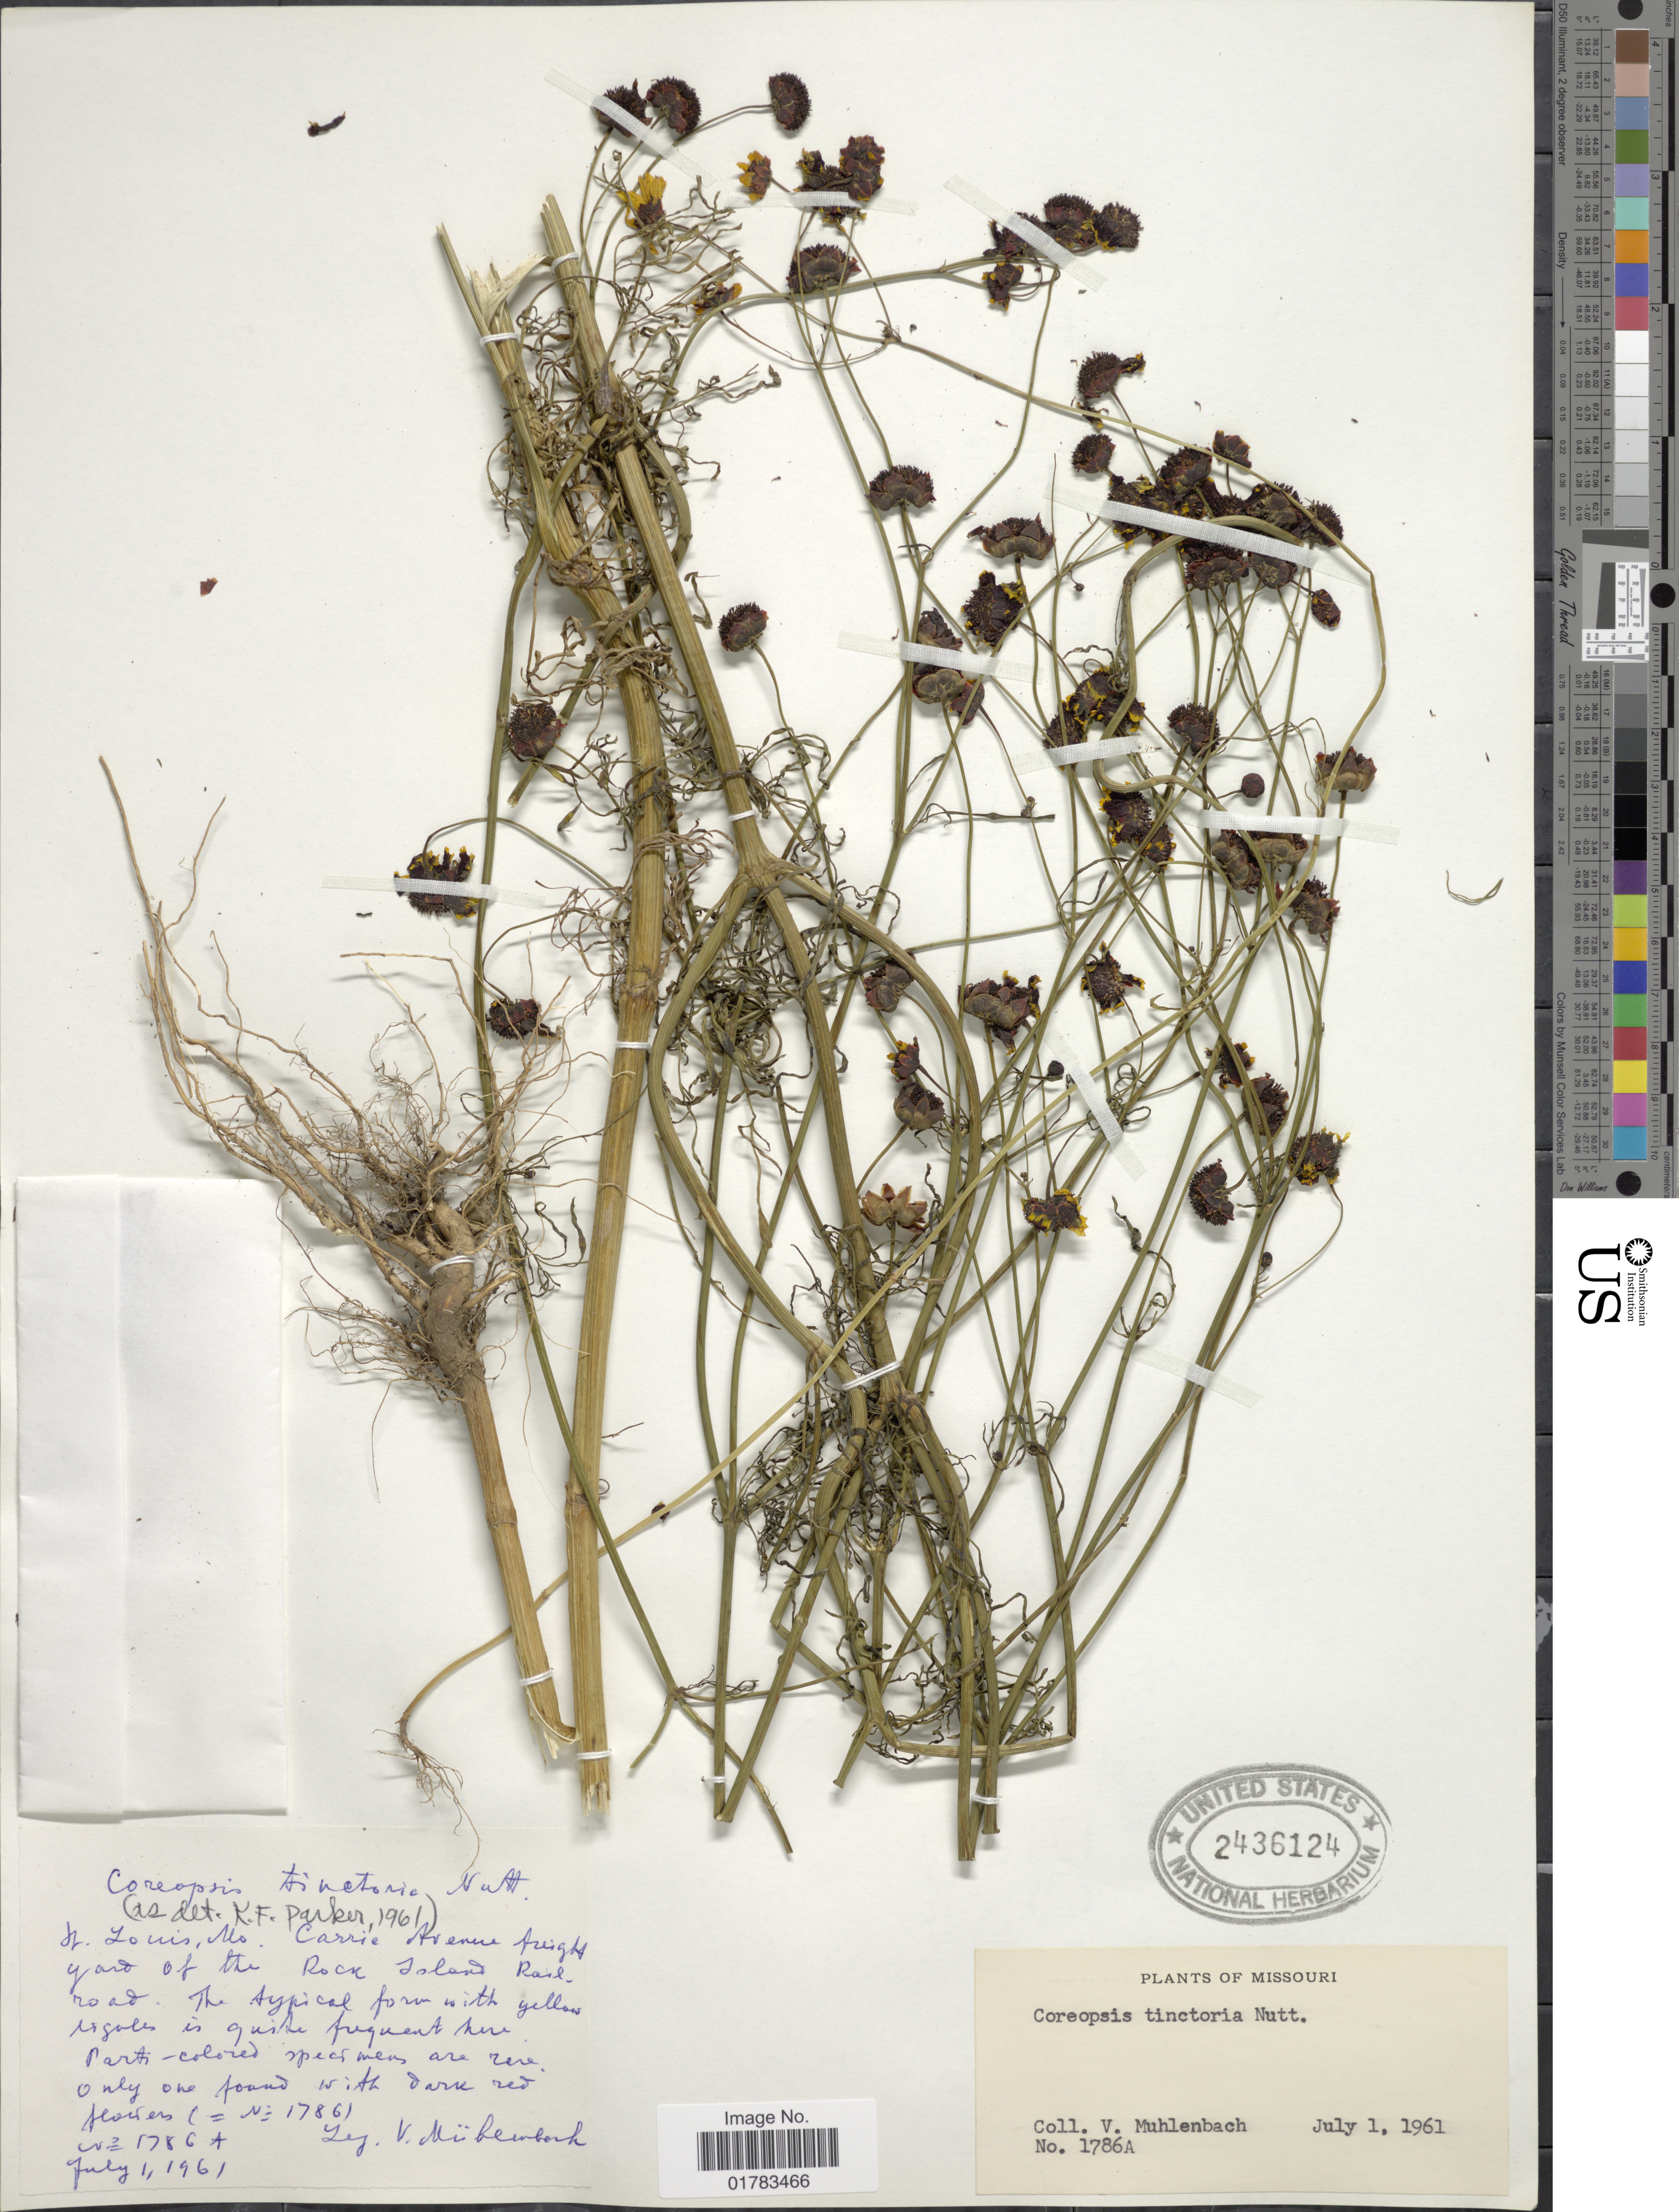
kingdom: Plantae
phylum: Tracheophyta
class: Magnoliopsida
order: Asterales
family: Asteraceae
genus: Coreopsis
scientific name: Coreopsis tinctoria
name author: Nutt.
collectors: V. Mühlenbach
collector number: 1786A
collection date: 1961-07-01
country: United States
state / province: Missouri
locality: St. Louis, Mo. Carrie Avenue freight yard of the Rock Island Railroad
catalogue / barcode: US 2436124